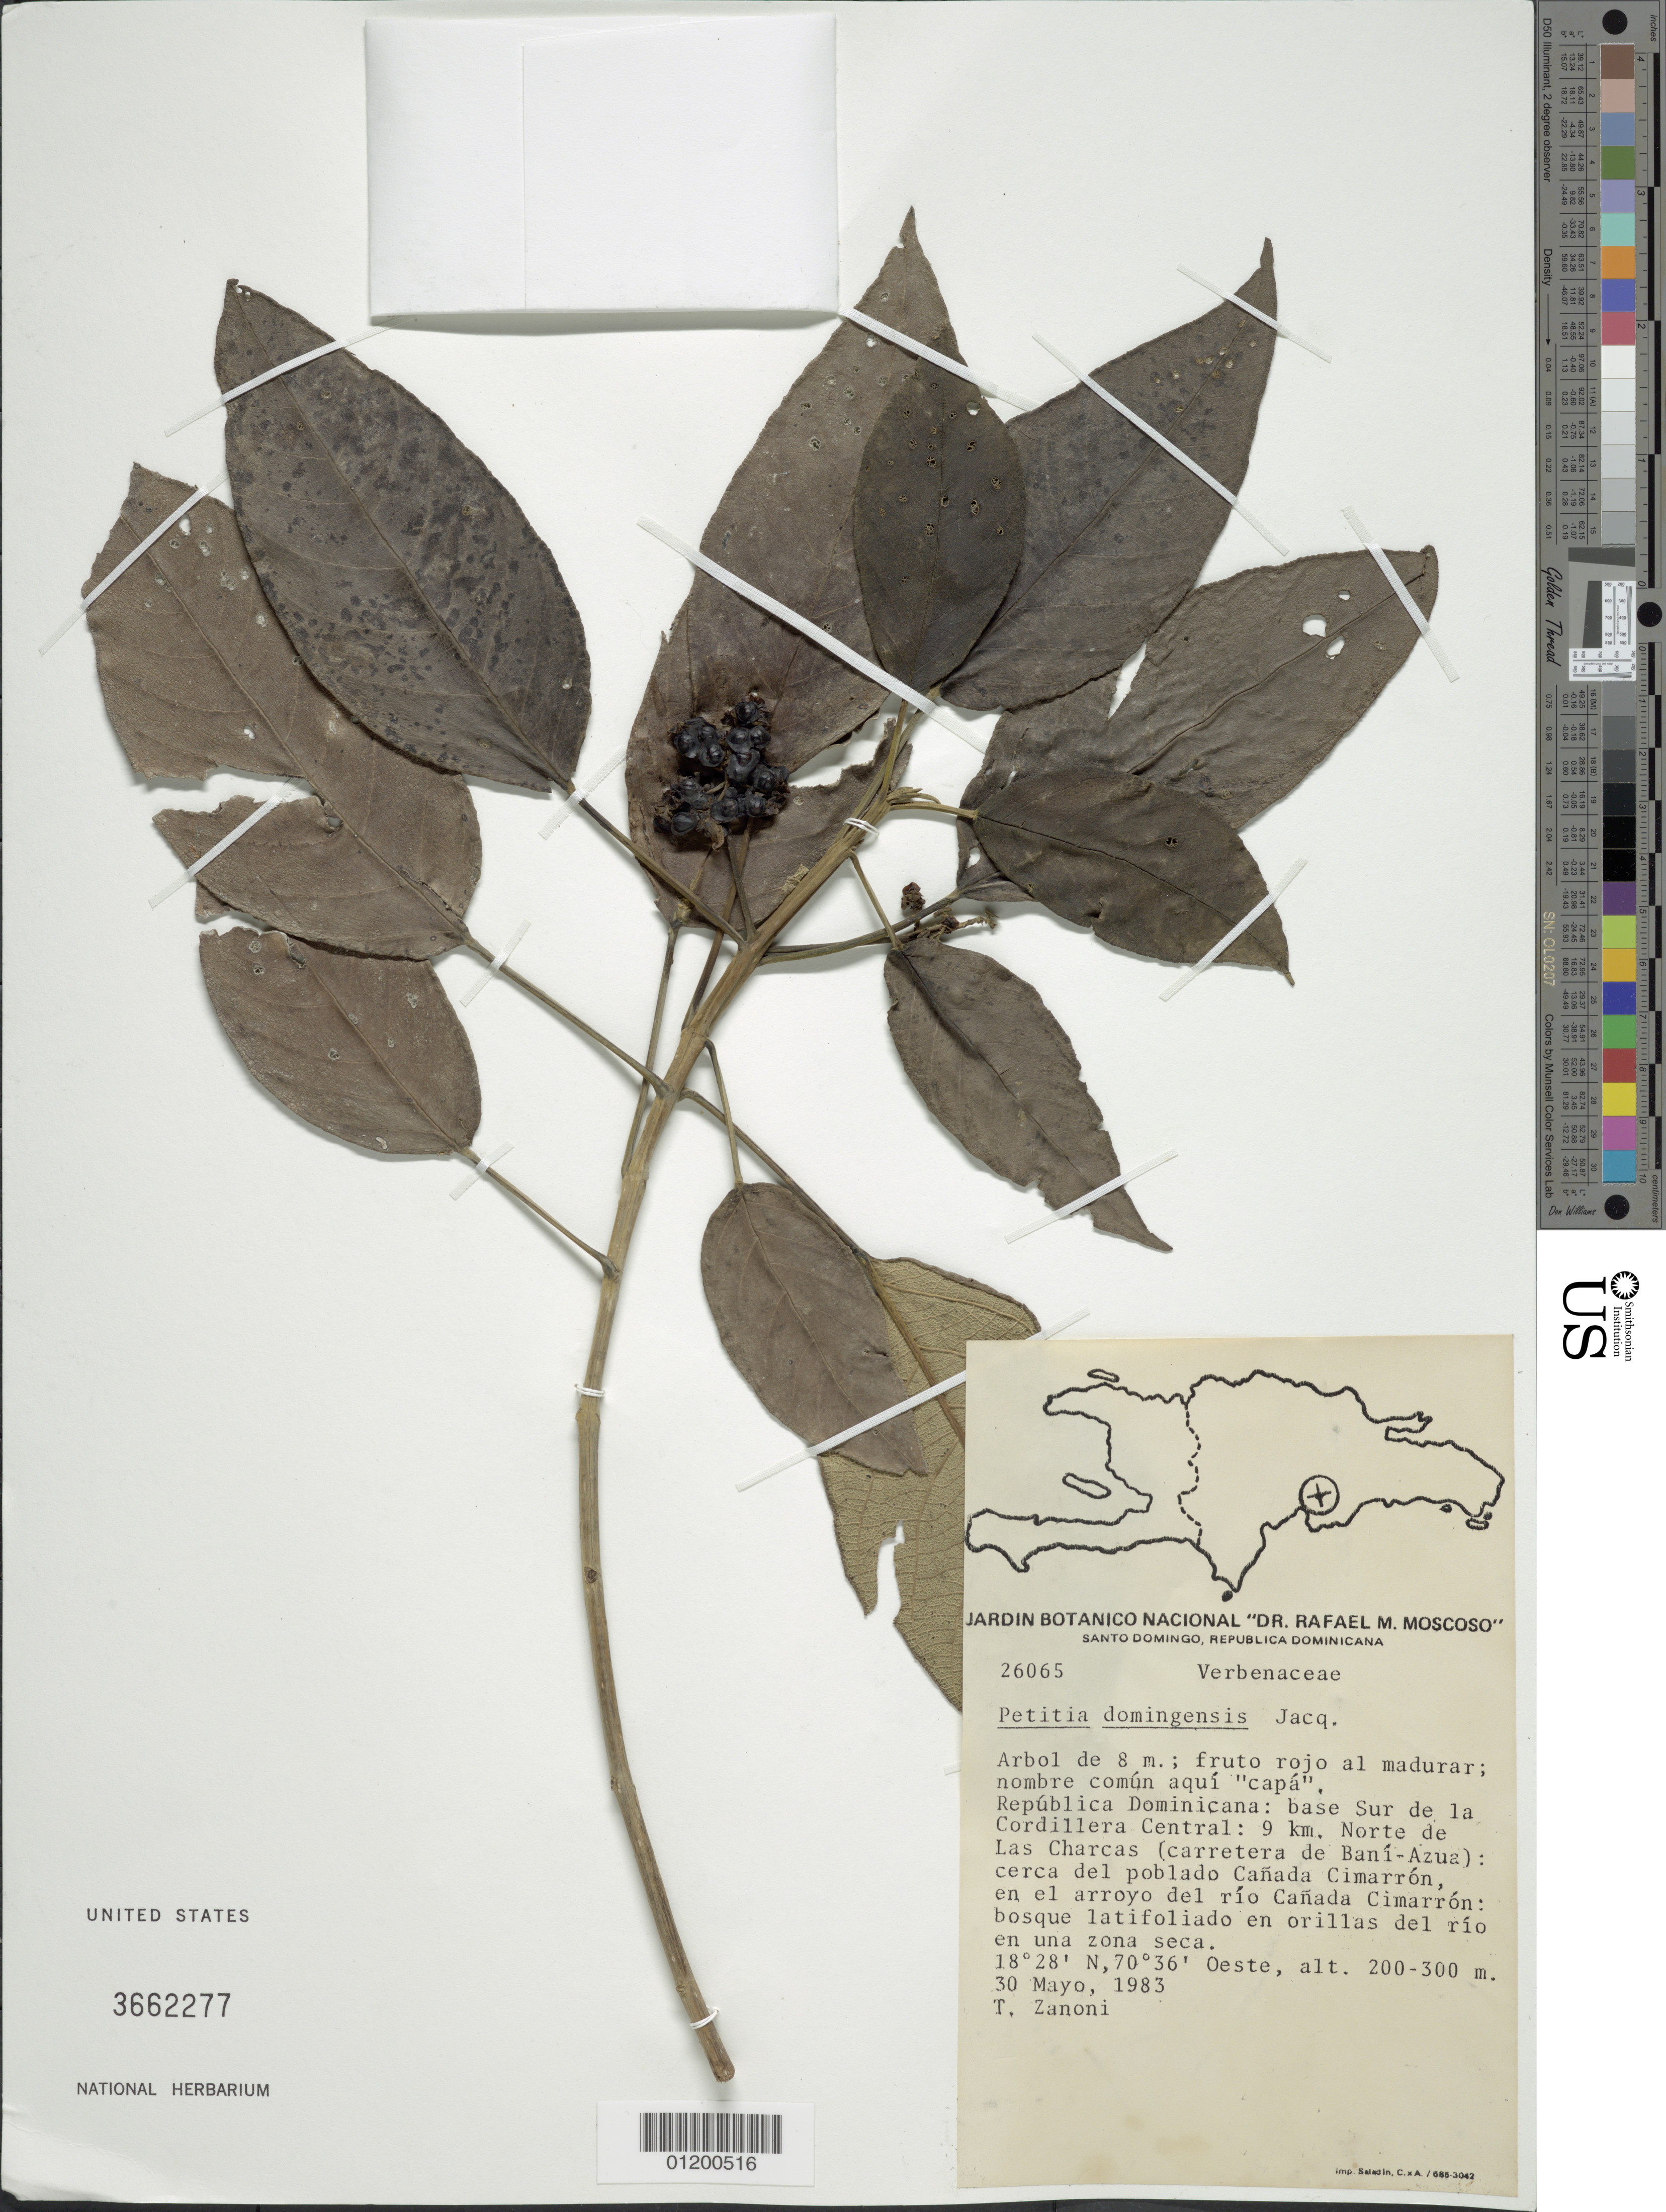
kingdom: Plantae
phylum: Tracheophyta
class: Magnoliopsida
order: Lamiales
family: Lamiaceae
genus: Petitia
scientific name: Petitia domingensis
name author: Jacq.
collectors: T. A. Zanoni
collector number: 26065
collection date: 1983-05-30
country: Dominican Republic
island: Hispaniola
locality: At the base of Cordillera Central: 9 km. N of Las Charcas (road from Baní-Azua): Near the town Cañada Cimarrón.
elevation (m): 200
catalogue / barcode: US 3662277